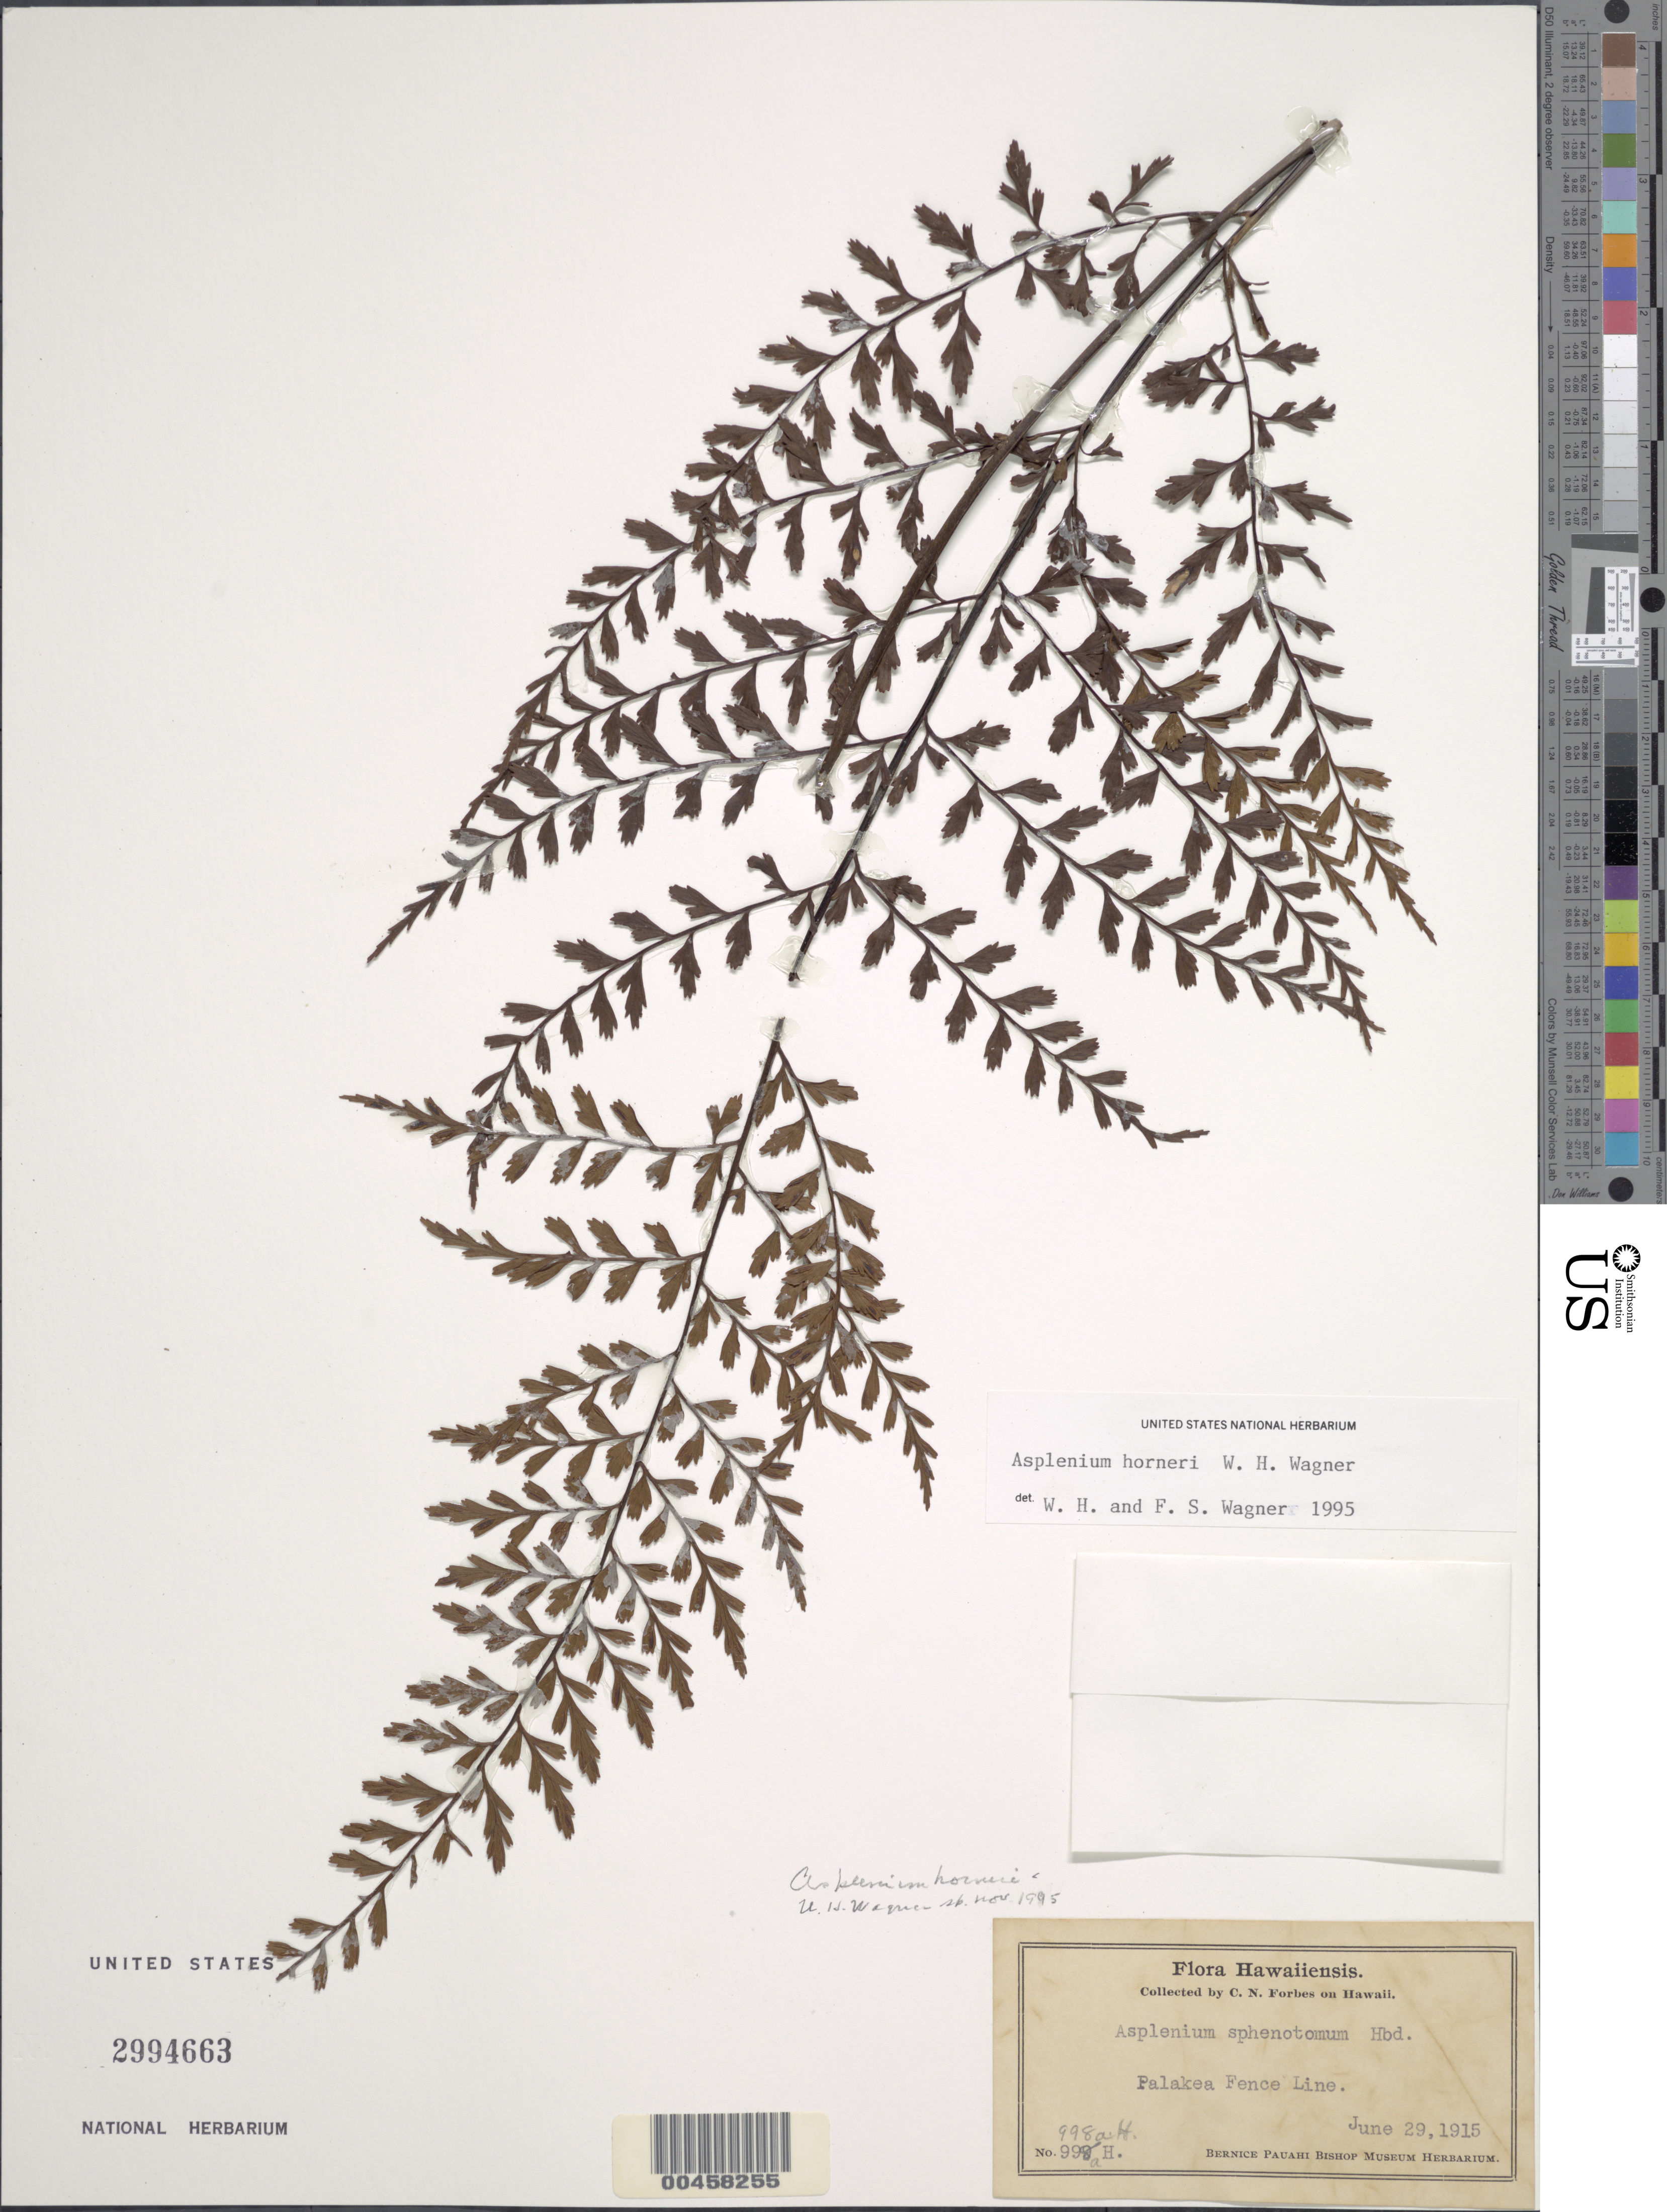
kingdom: Plantae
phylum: Tracheophyta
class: Polypodiopsida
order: Polypodiales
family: Aspleniaceae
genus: Asplenium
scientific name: Asplenium sphenotomum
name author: Hillebr.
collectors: C. N. Forbes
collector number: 998a.H.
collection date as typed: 29 Jun 1915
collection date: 1915-06-29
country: United States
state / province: Hawaii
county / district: Hawaii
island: Hawaii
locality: Palakea Fence Line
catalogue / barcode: US 2994663